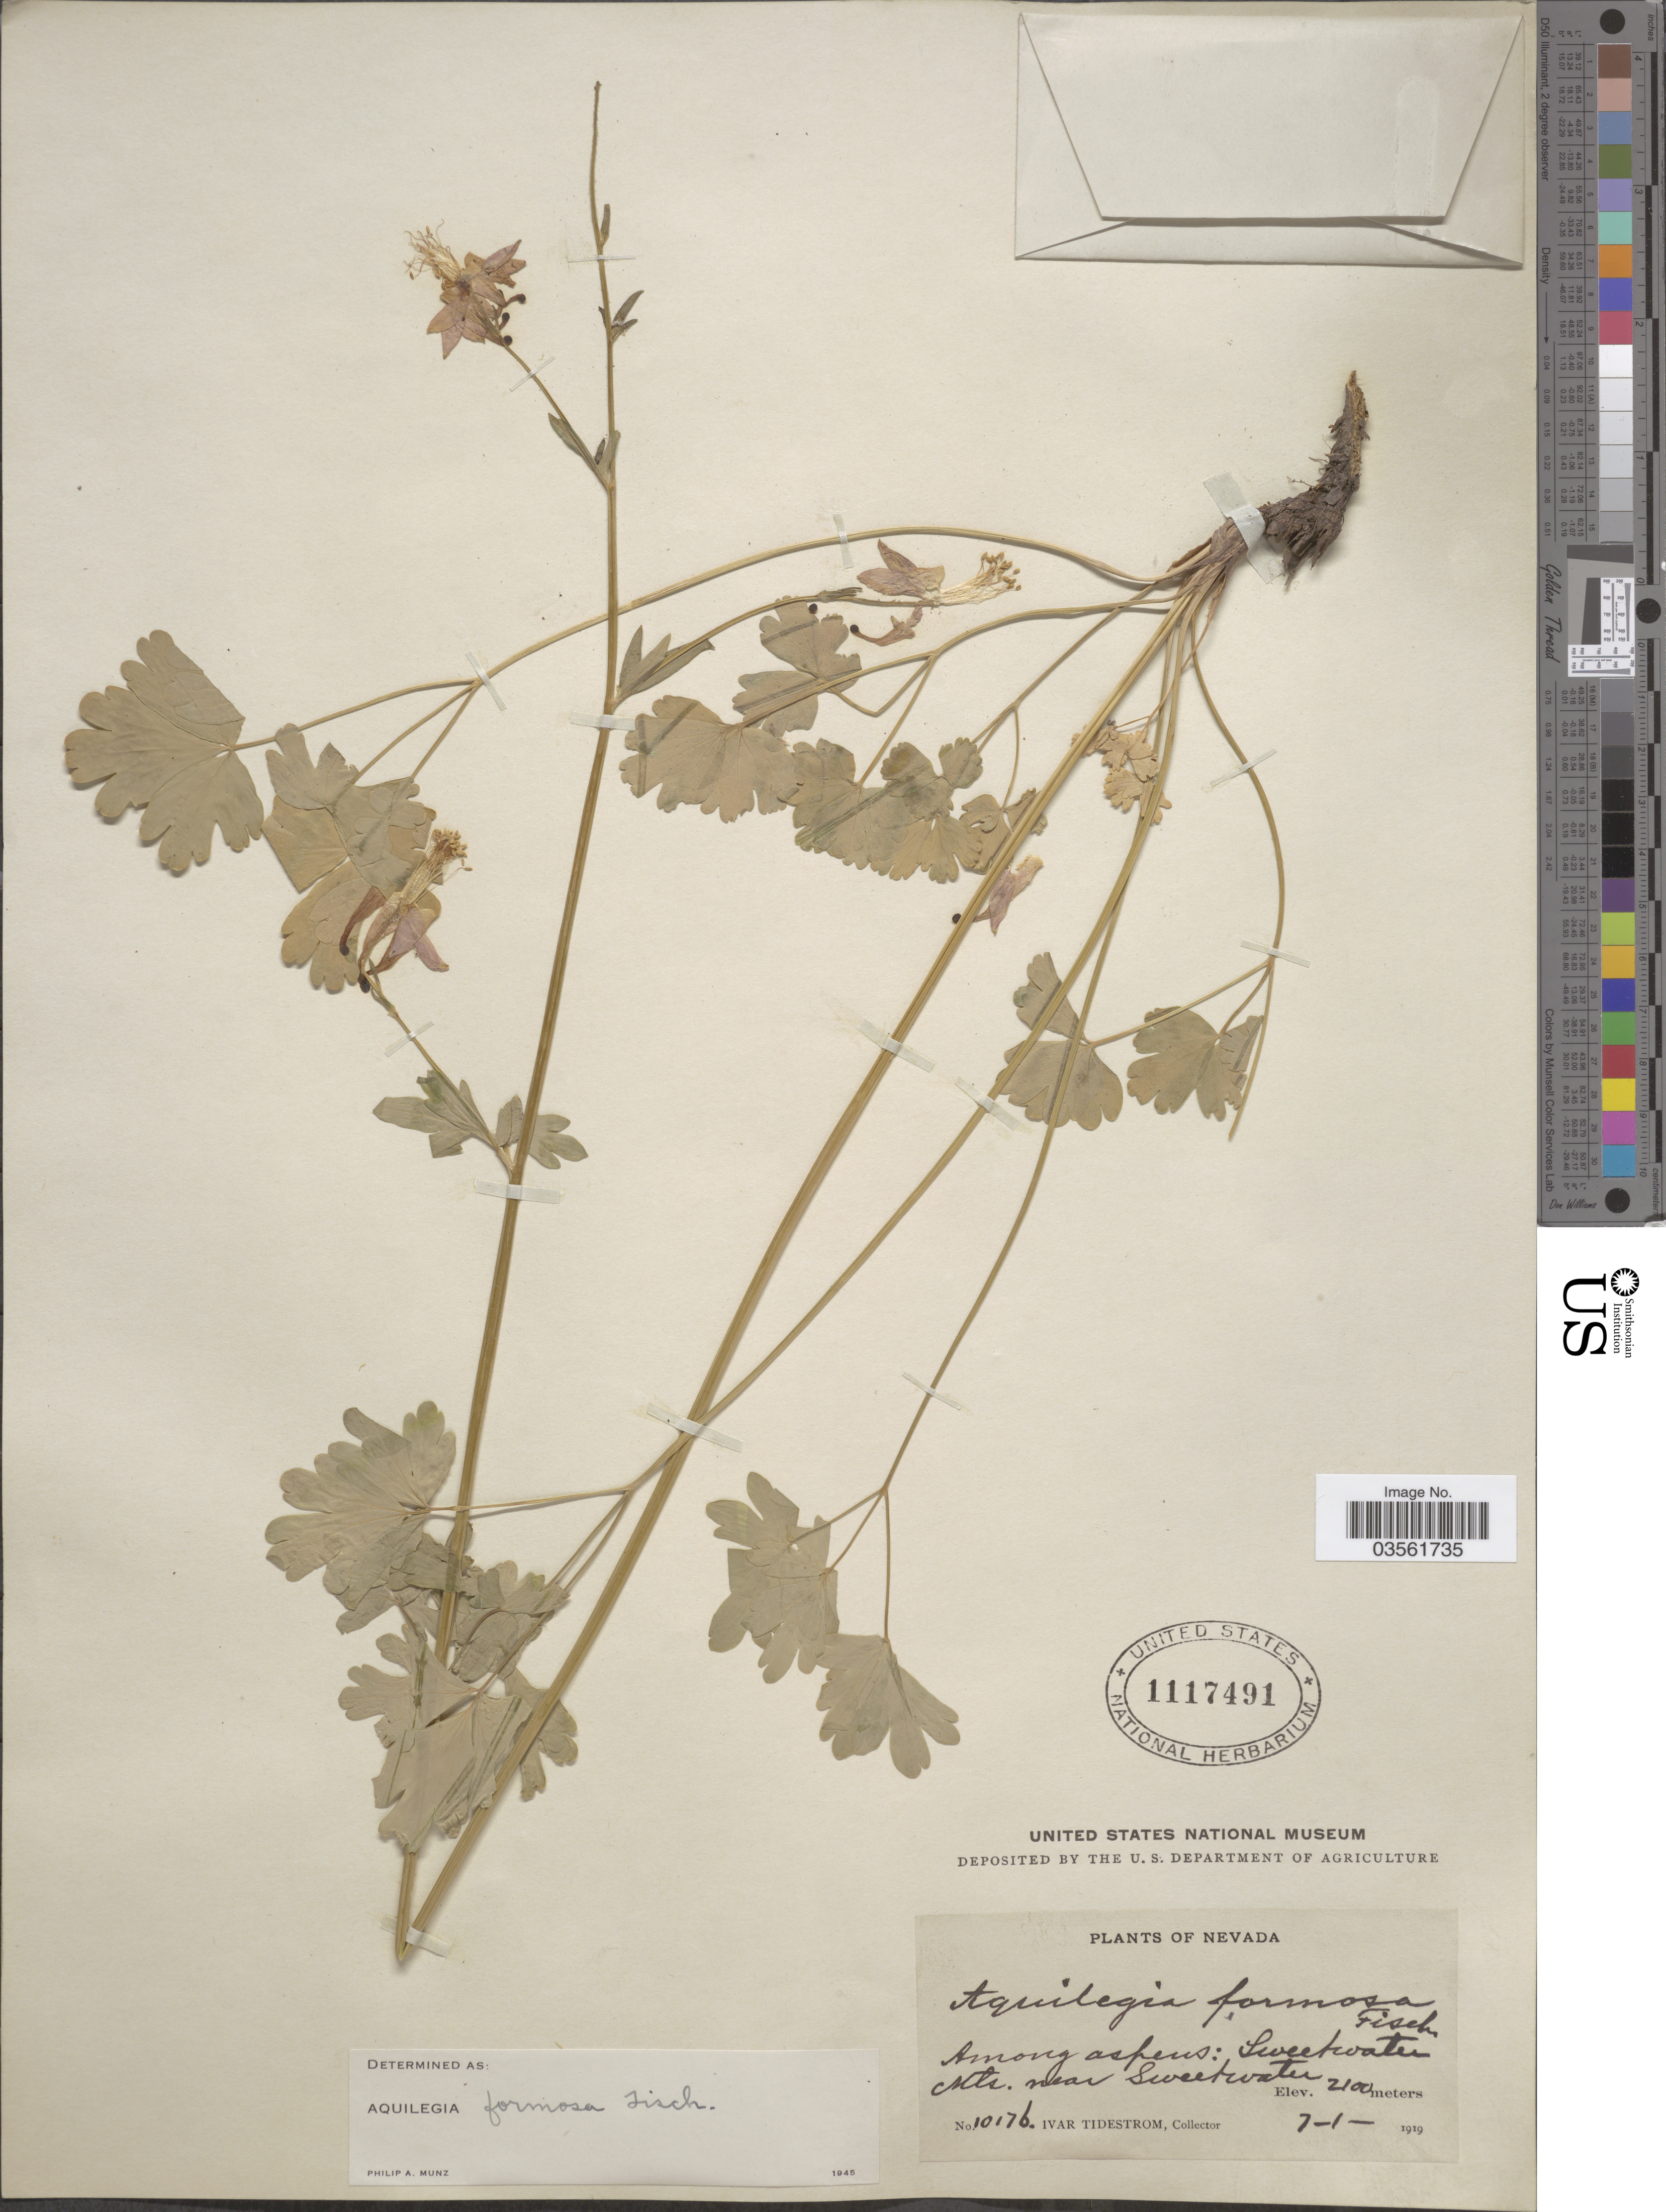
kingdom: Plantae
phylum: Tracheophyta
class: Magnoliopsida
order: Ranunculales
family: Ranunculaceae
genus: Aquilegia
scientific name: Aquilegia formosa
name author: Fisch. ex DC.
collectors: I. F. Tidestrom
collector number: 10176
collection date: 1919-07-01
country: United States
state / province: Nevada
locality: Sweetwater Mts. near Sweetwater.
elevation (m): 2100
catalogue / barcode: US 1117491